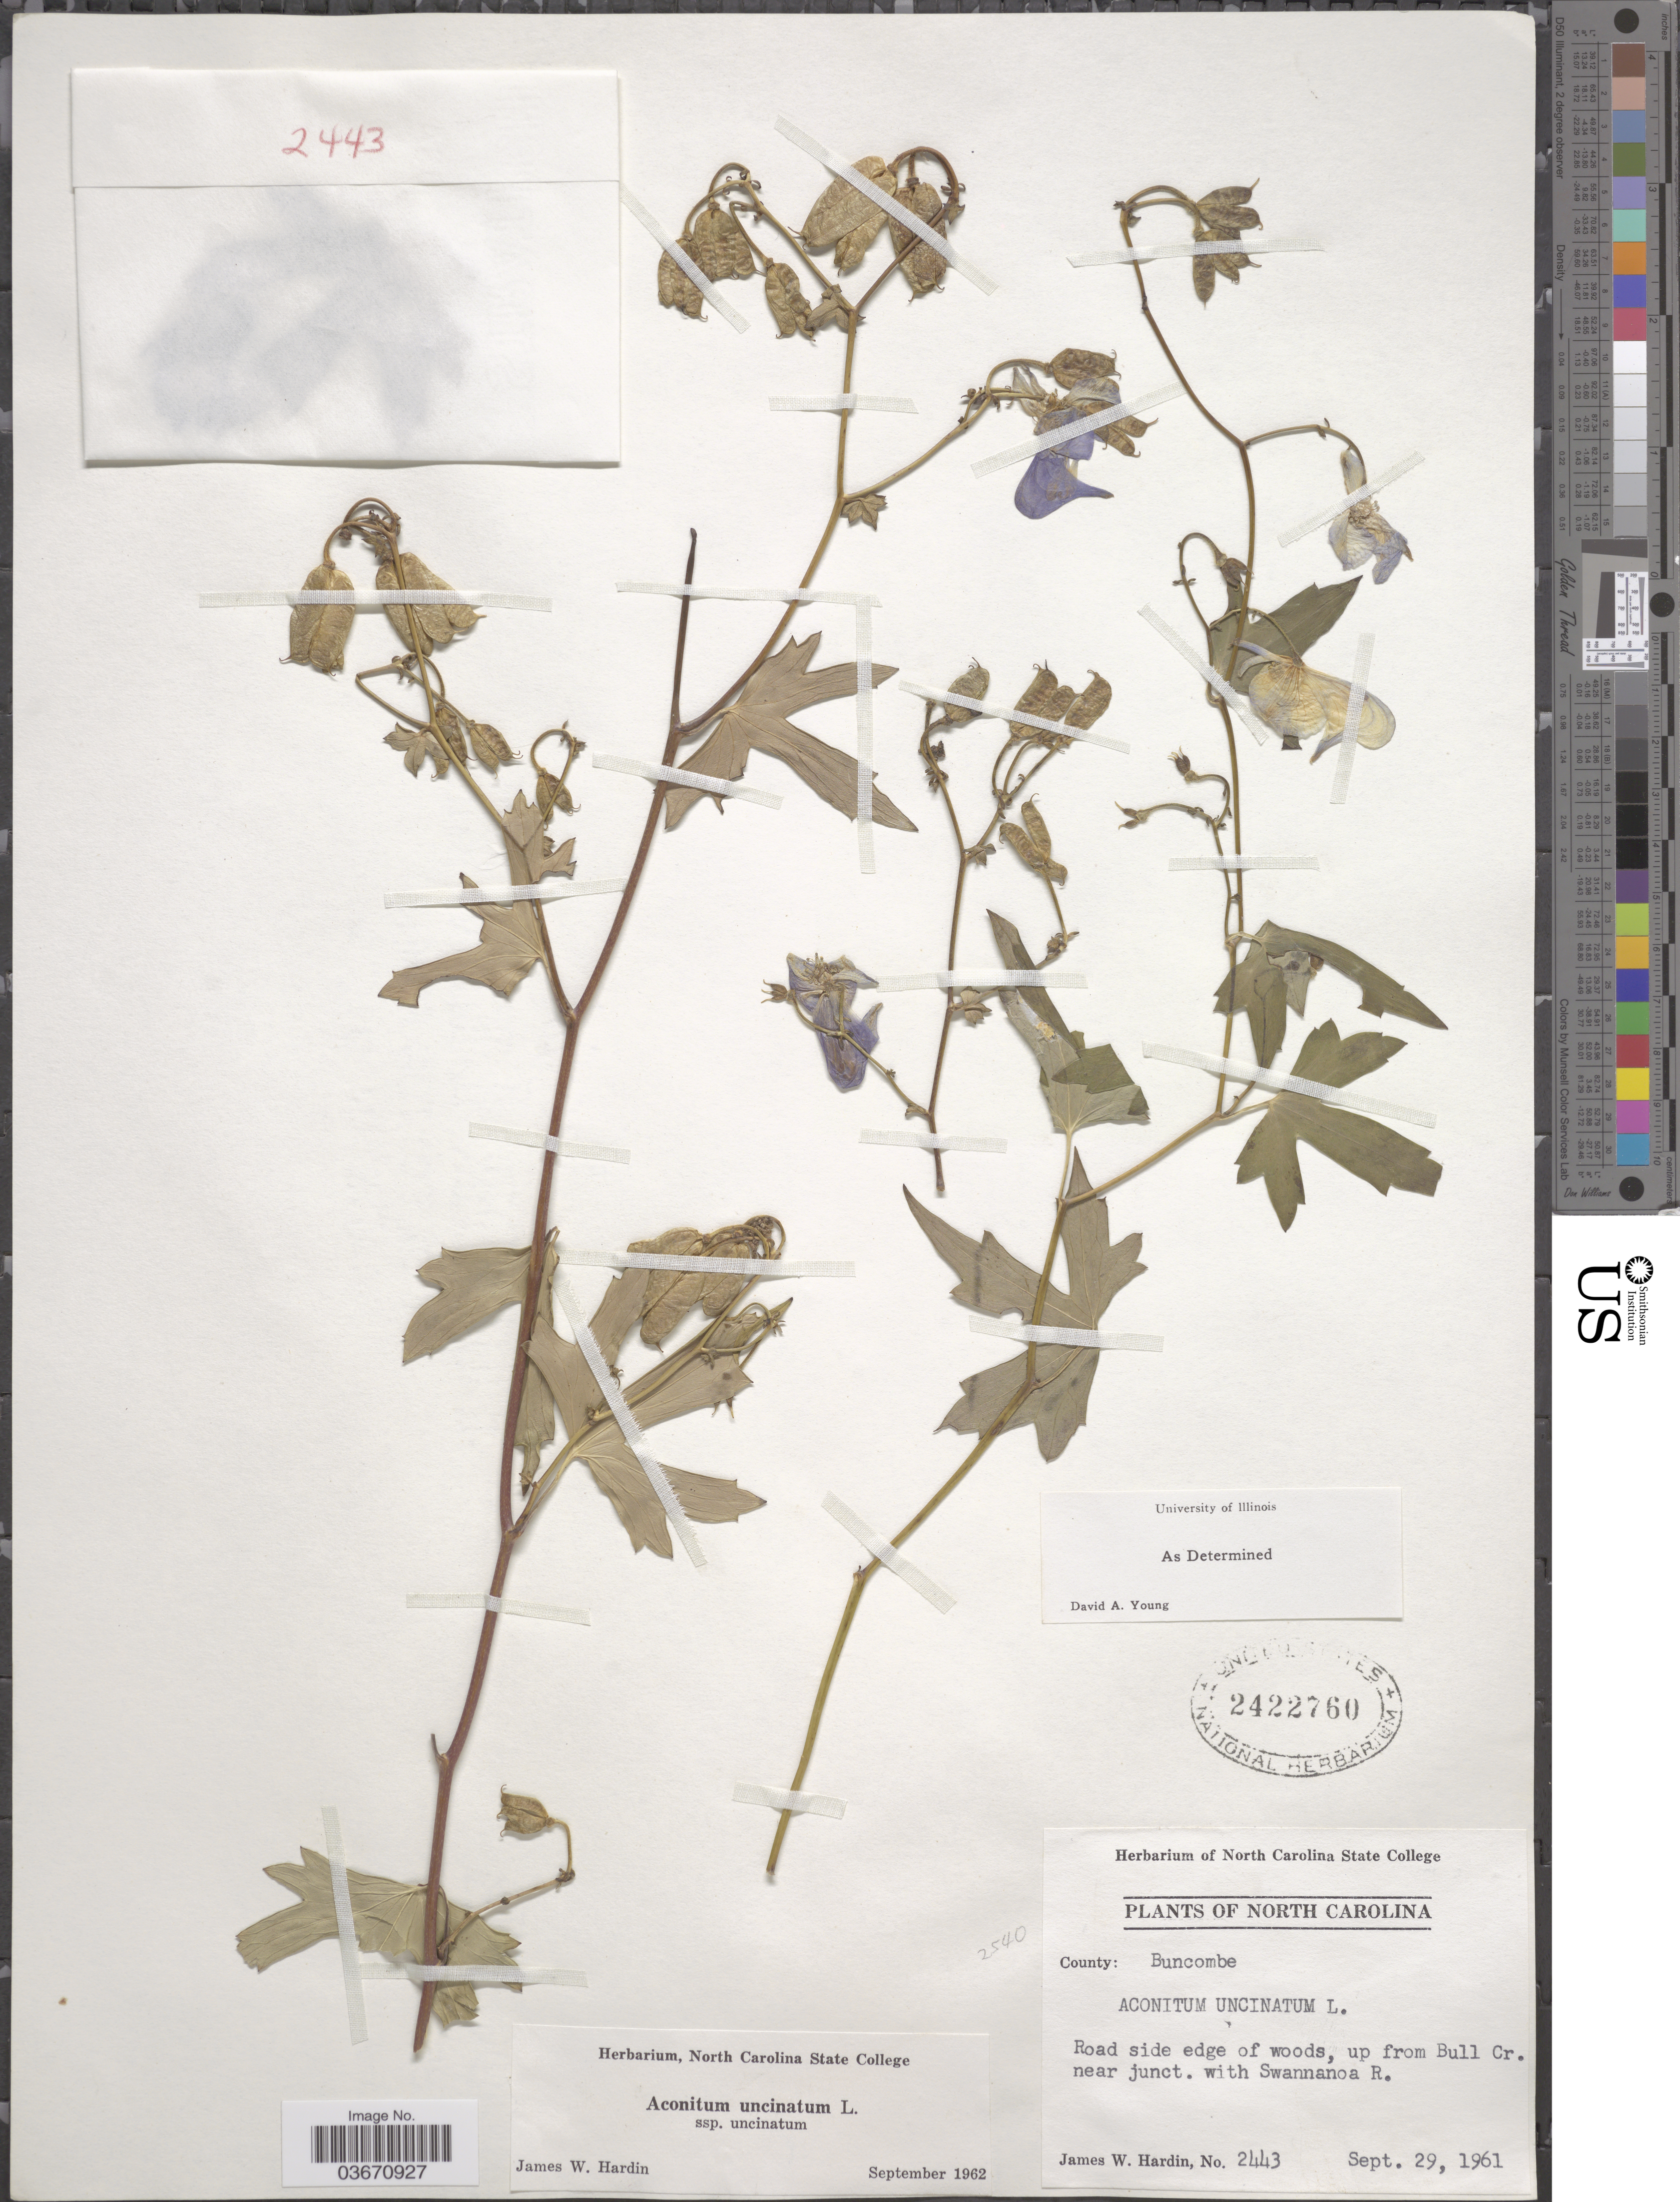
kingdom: Plantae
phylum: Tracheophyta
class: Magnoliopsida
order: Ranunculales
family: Ranunculaceae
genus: Aconitum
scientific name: Aconitum uncinatum var. uncinatum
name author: L.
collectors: J. W. Hardin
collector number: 2443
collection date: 1961-09-29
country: United States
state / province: North Carolina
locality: Road side edge of woods, up from Bull Cr. near junct. with Swannanoa R. County: Buncombe.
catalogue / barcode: US 2422760